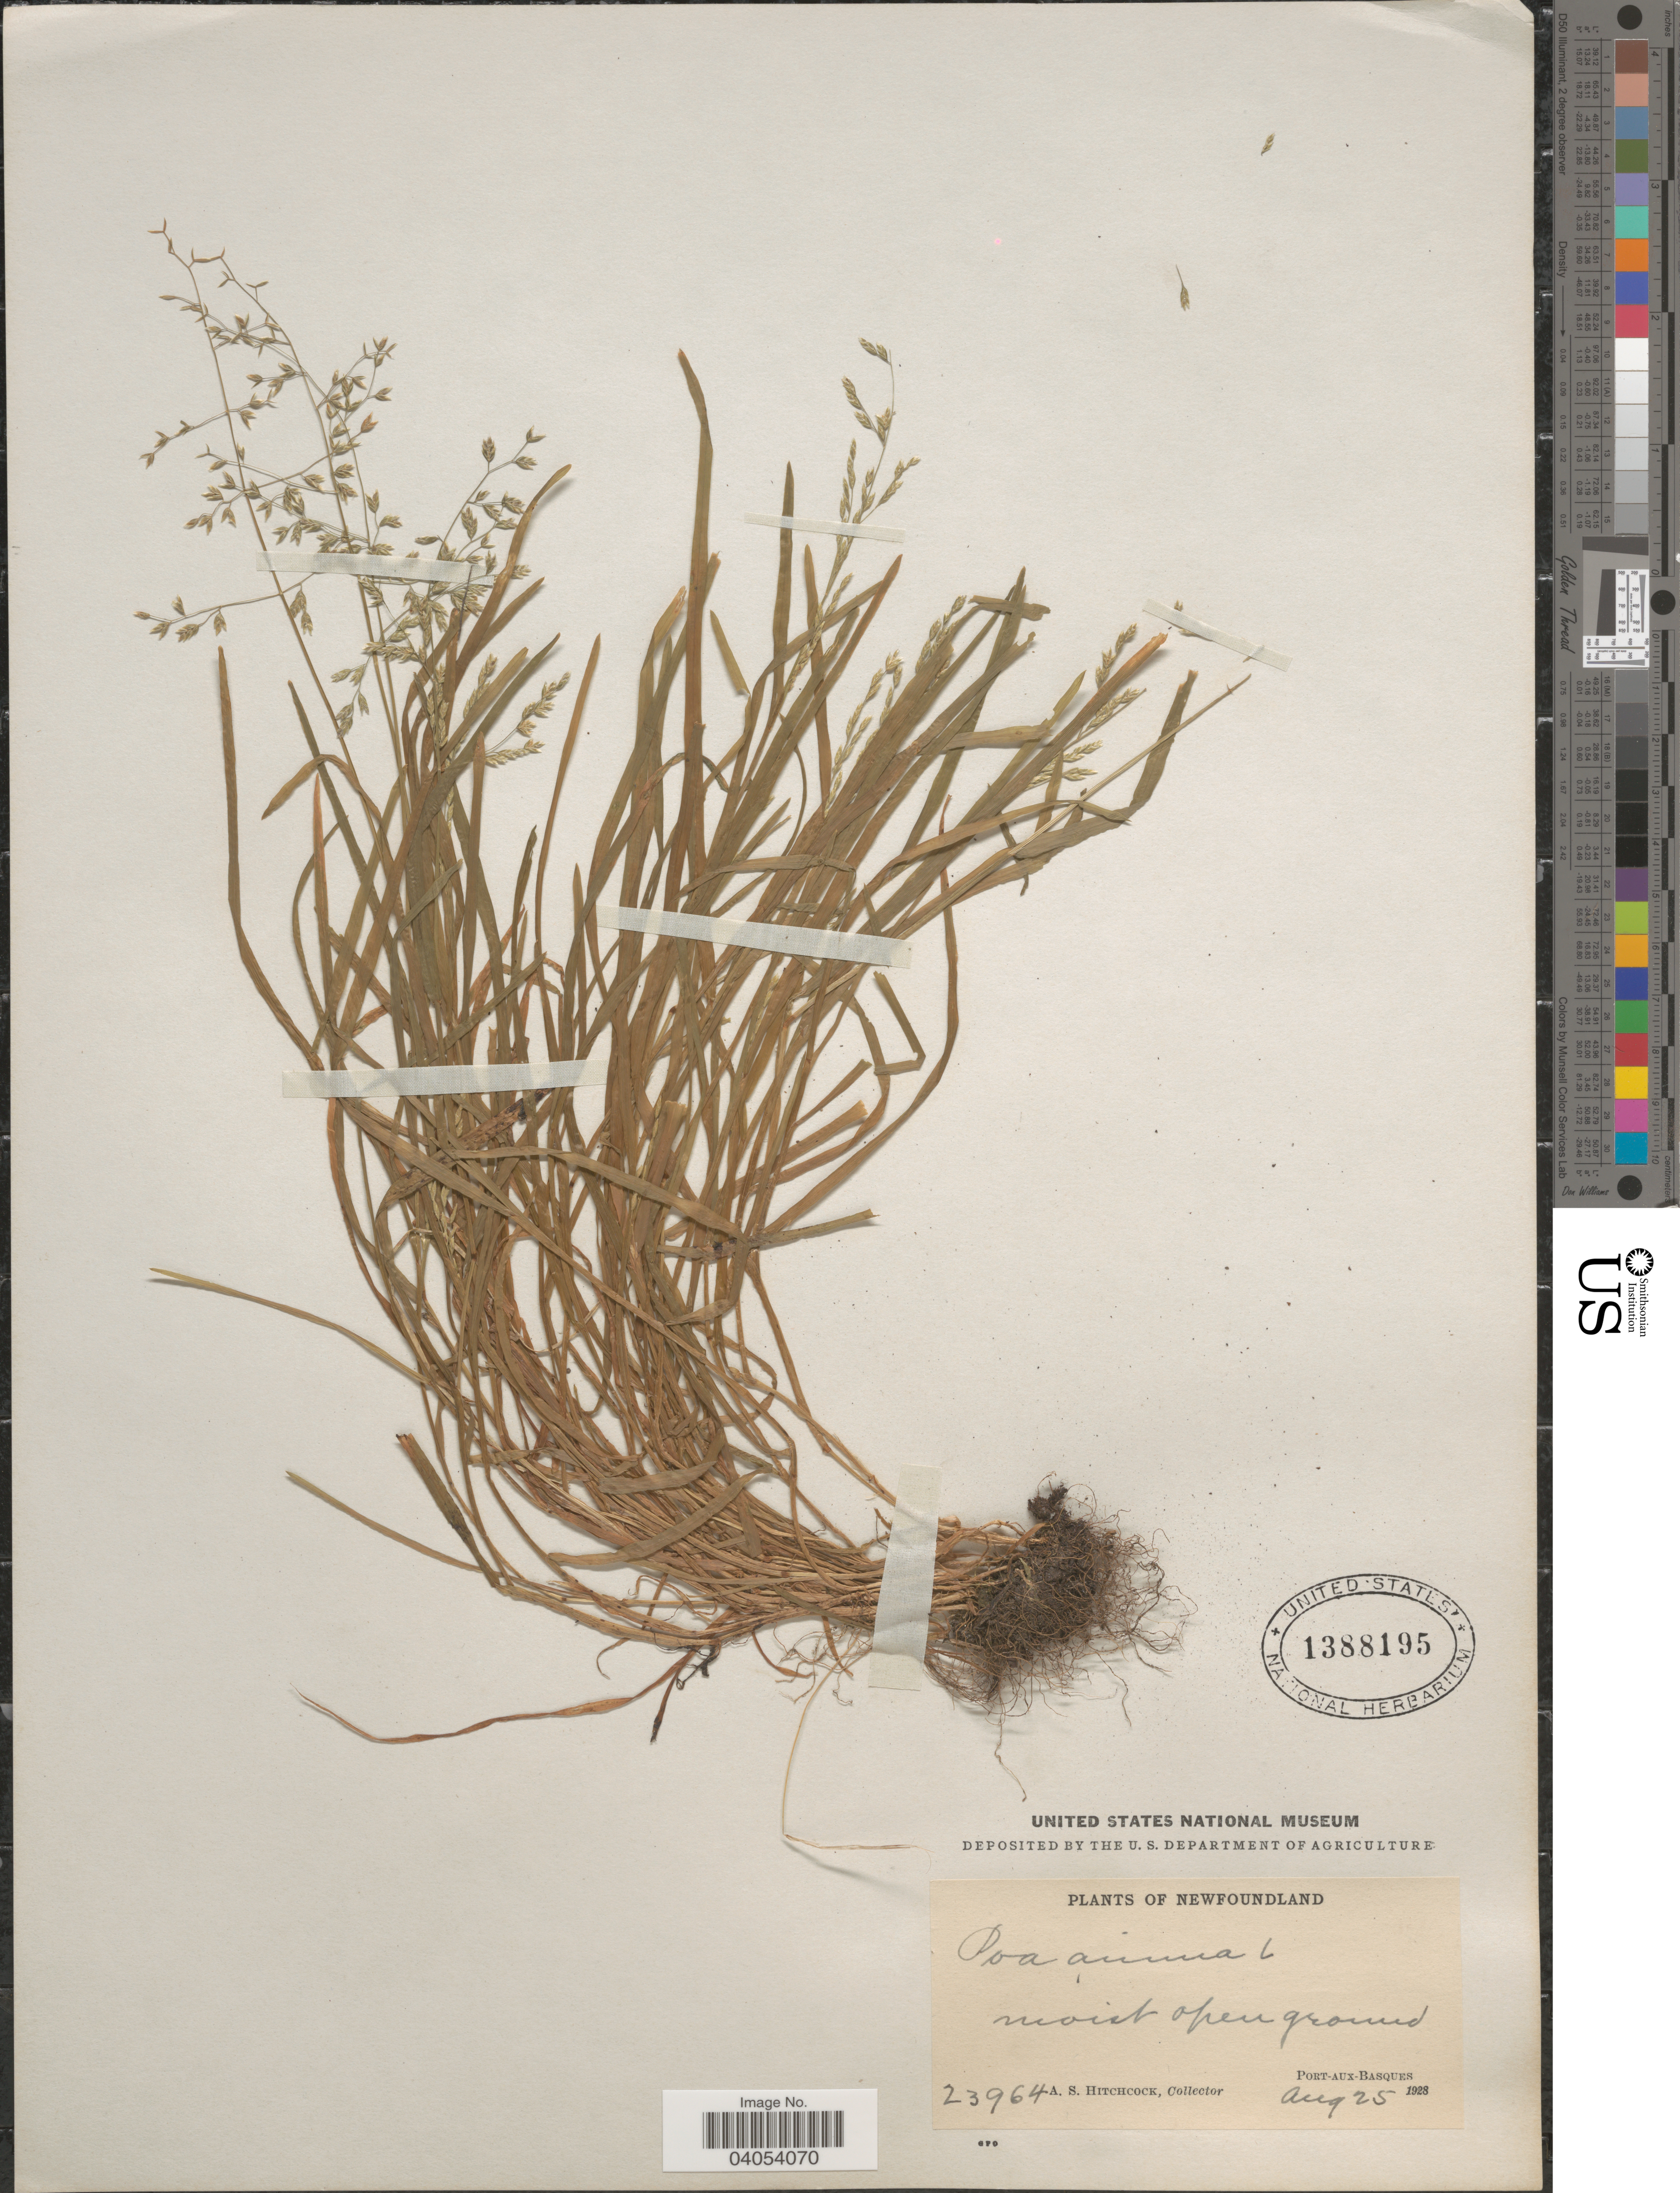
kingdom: Plantae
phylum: Tracheophyta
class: Liliopsida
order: Poales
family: Poaceae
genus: Poa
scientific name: Poa annua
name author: L.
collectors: A. S. Hitchcock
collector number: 23964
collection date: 1928-08-25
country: Canada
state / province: Newfoundland and Labrador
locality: Port-Aux-Basques.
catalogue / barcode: US 1388195